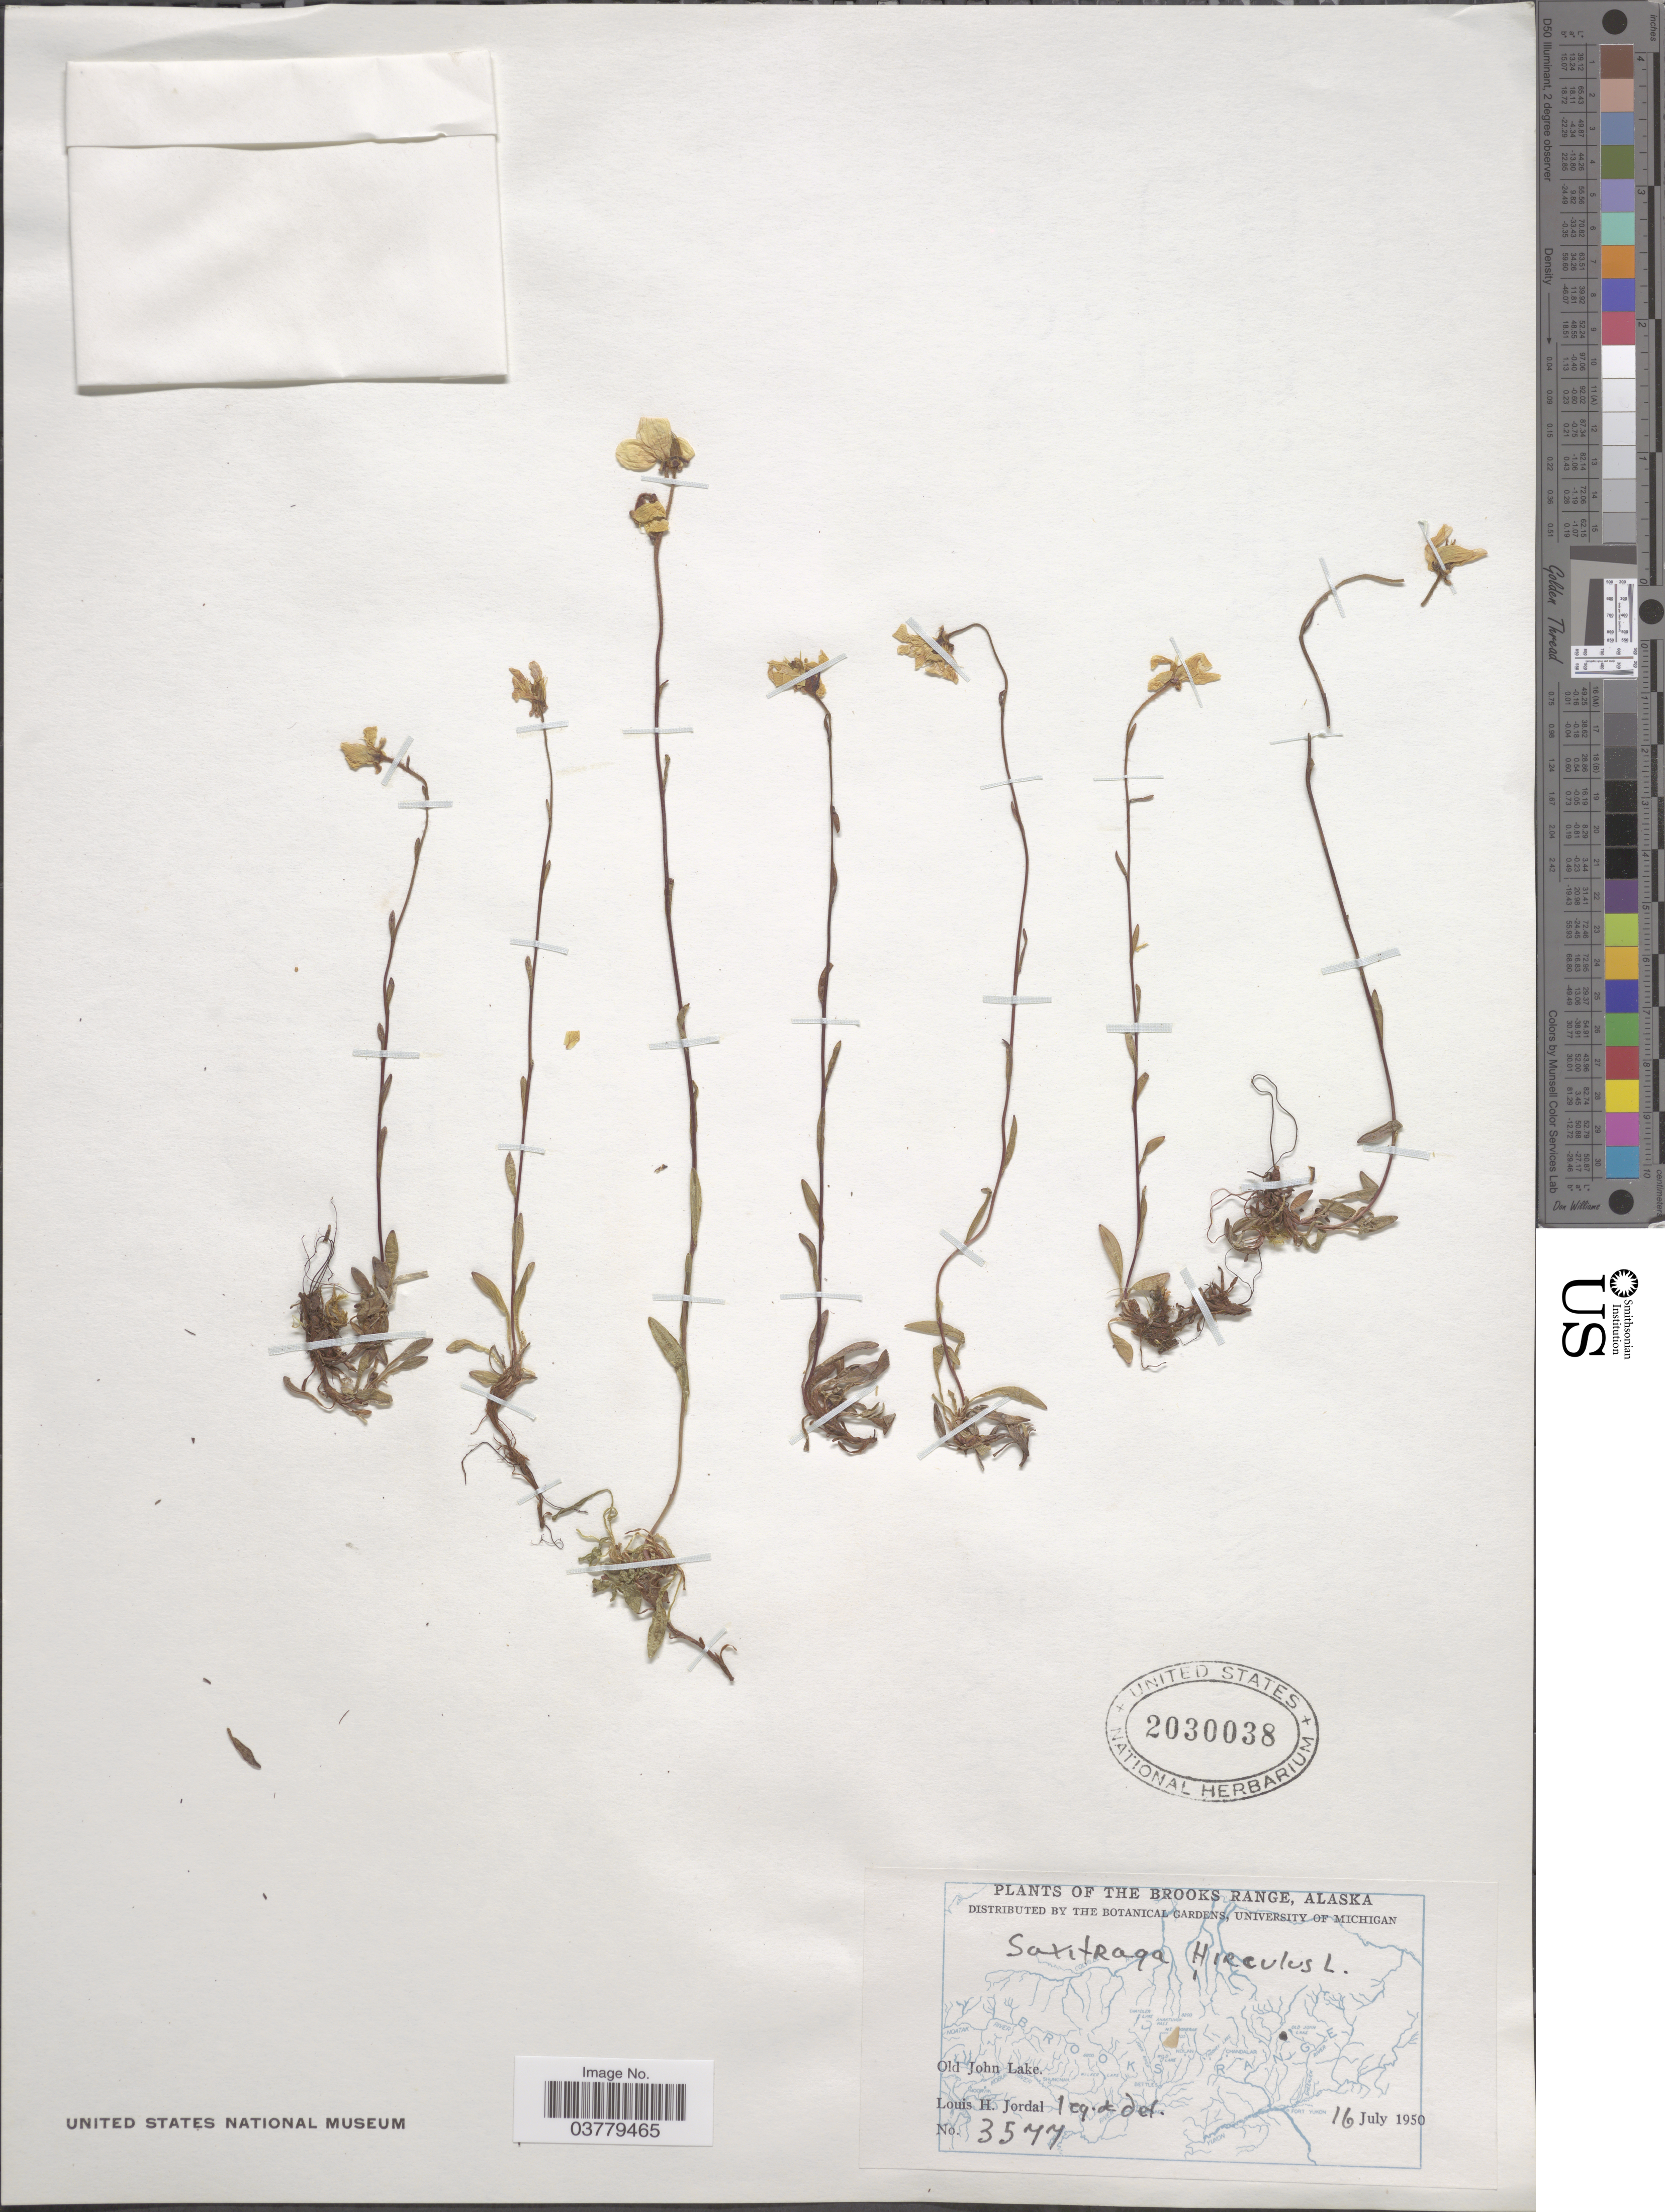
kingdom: Plantae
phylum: Tracheophyta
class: Magnoliopsida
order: Saxifragales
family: Saxifragaceae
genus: Saxifraga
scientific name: Saxifraga hirculus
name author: L.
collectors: L. Jordal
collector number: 3577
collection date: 1950-07-16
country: United States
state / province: Alaska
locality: The Brooks Range. Old John Lake.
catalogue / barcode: US 2030038